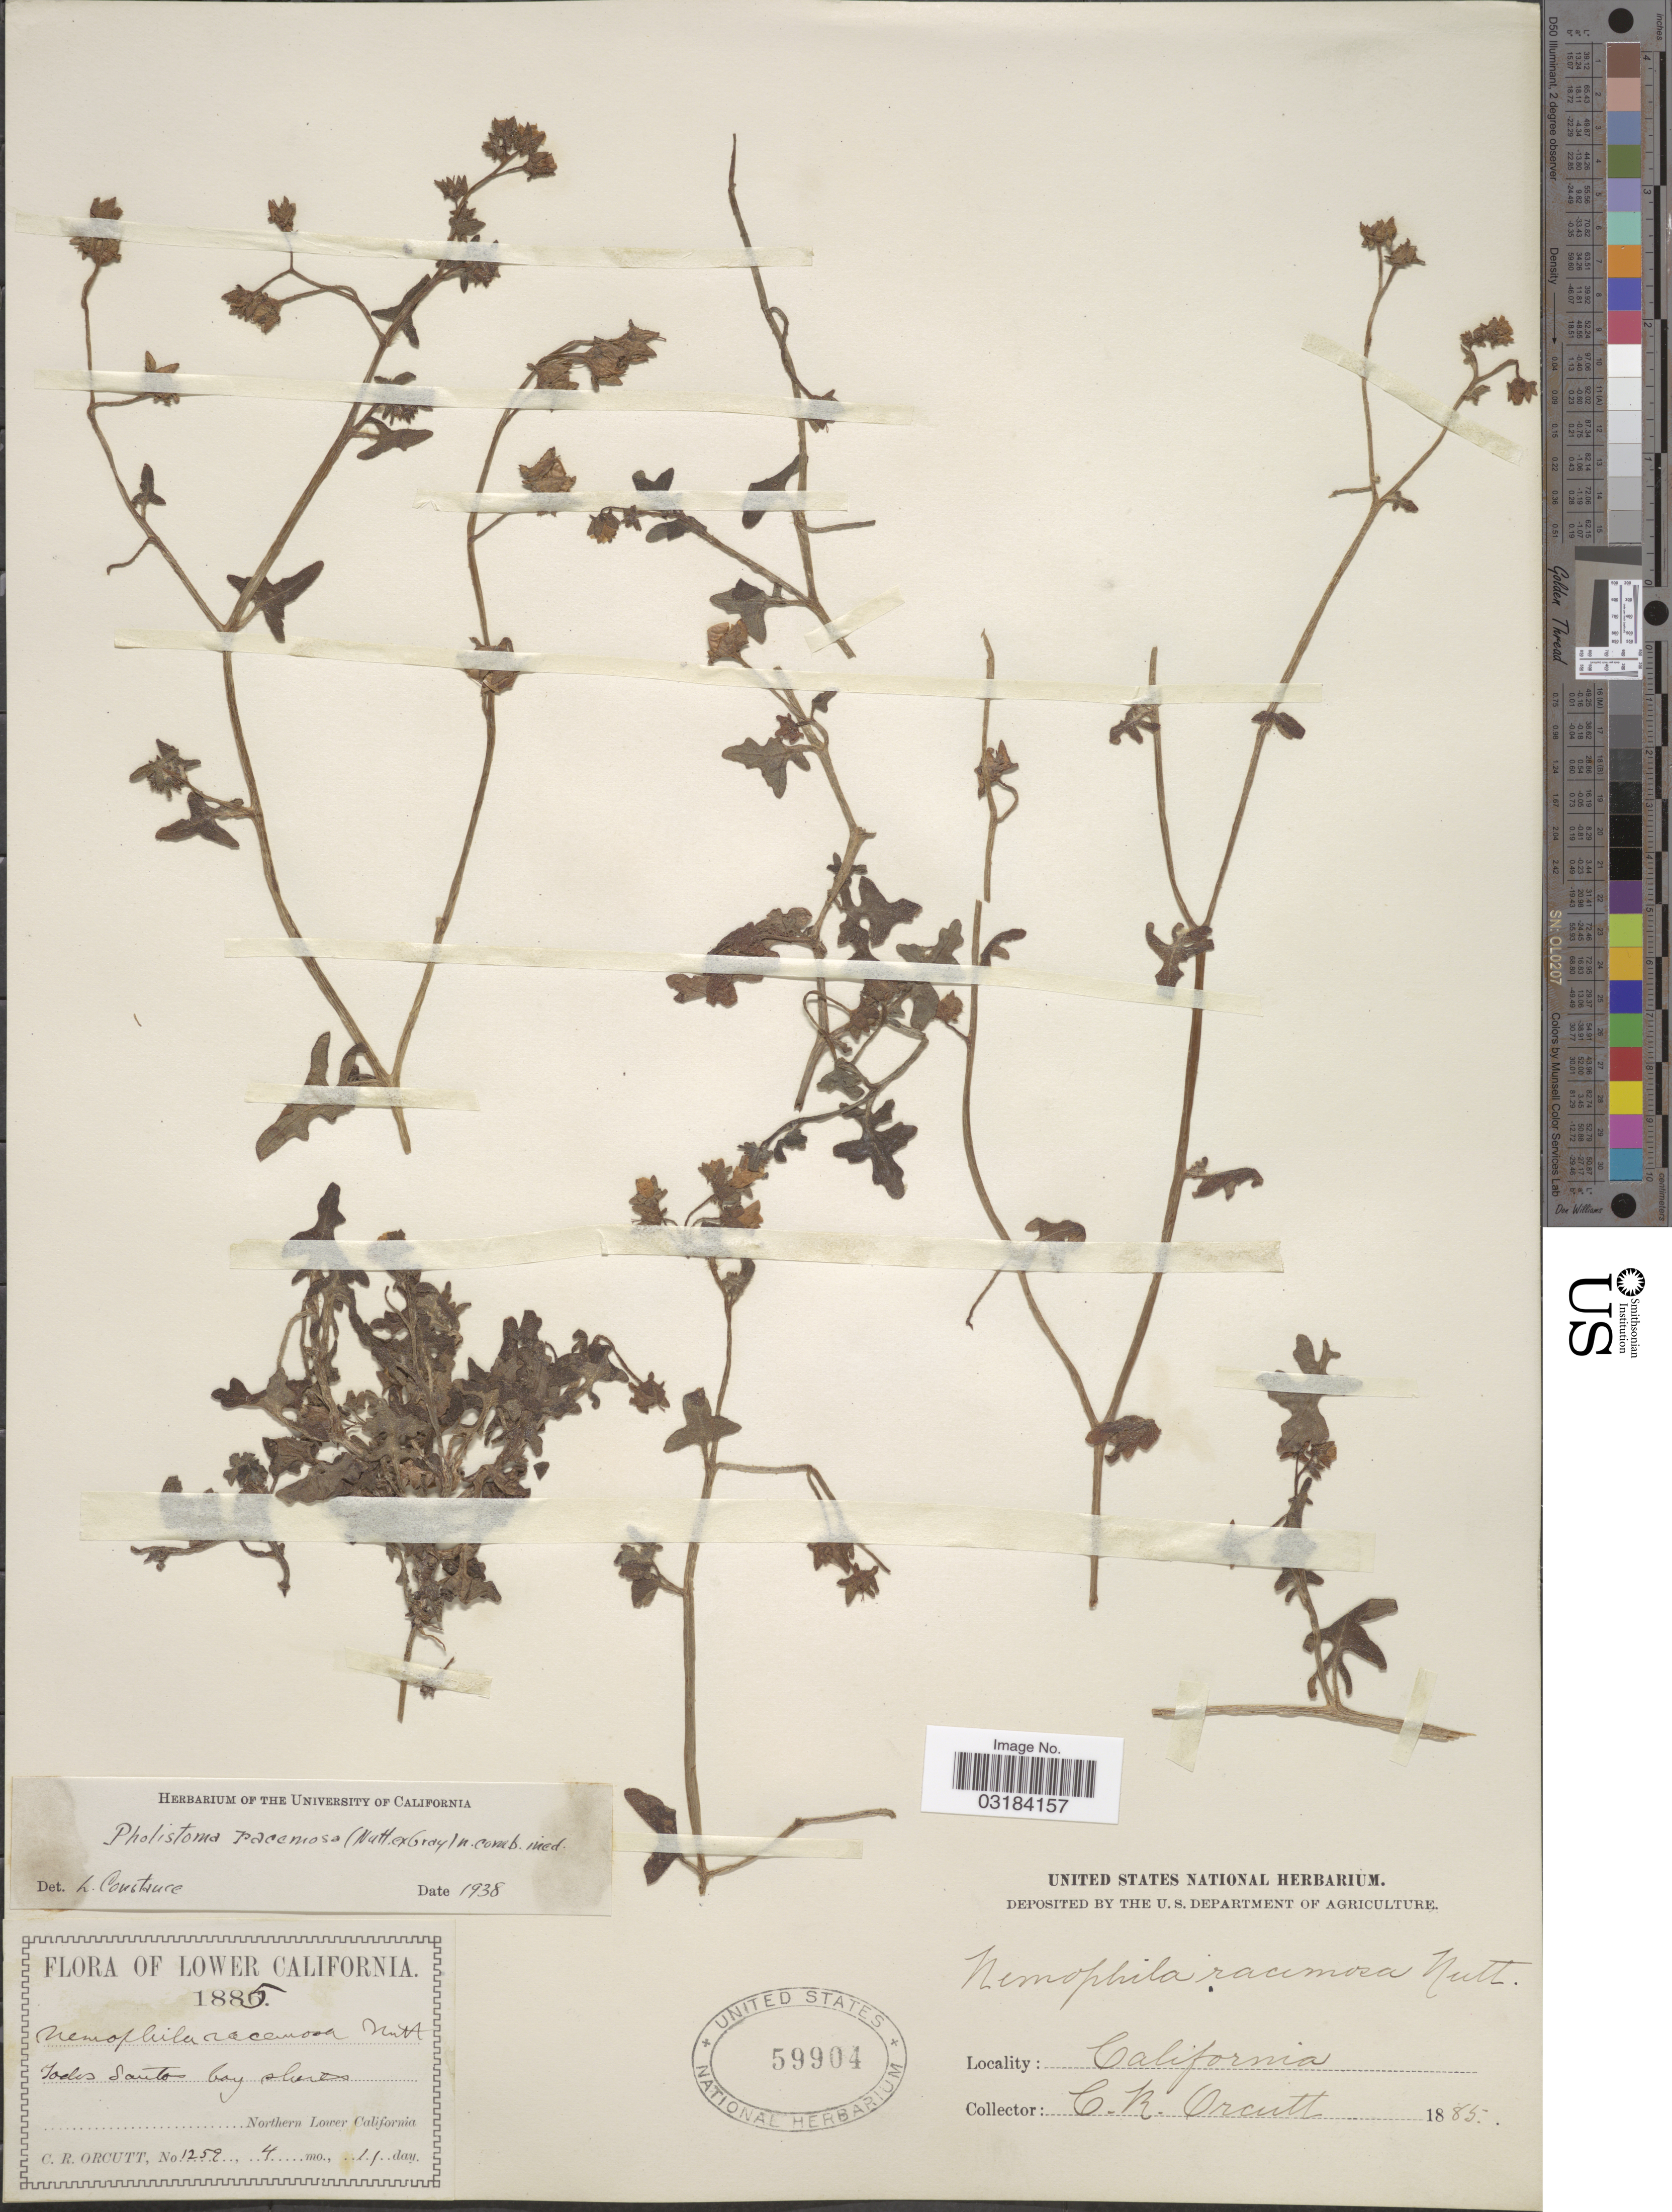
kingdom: Plantae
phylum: Tracheophyta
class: Magnoliopsida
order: Boraginales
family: Hydrophyllaceae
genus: Pholistoma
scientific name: Pholistoma racemosum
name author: (Nutt. ex A. Gray) Constance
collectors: C. R. Orcutt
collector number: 1259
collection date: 1885-04-11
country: Mexico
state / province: Baja California Sur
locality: Todos Santo bay shores. Northern Lower California.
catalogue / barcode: US 59904